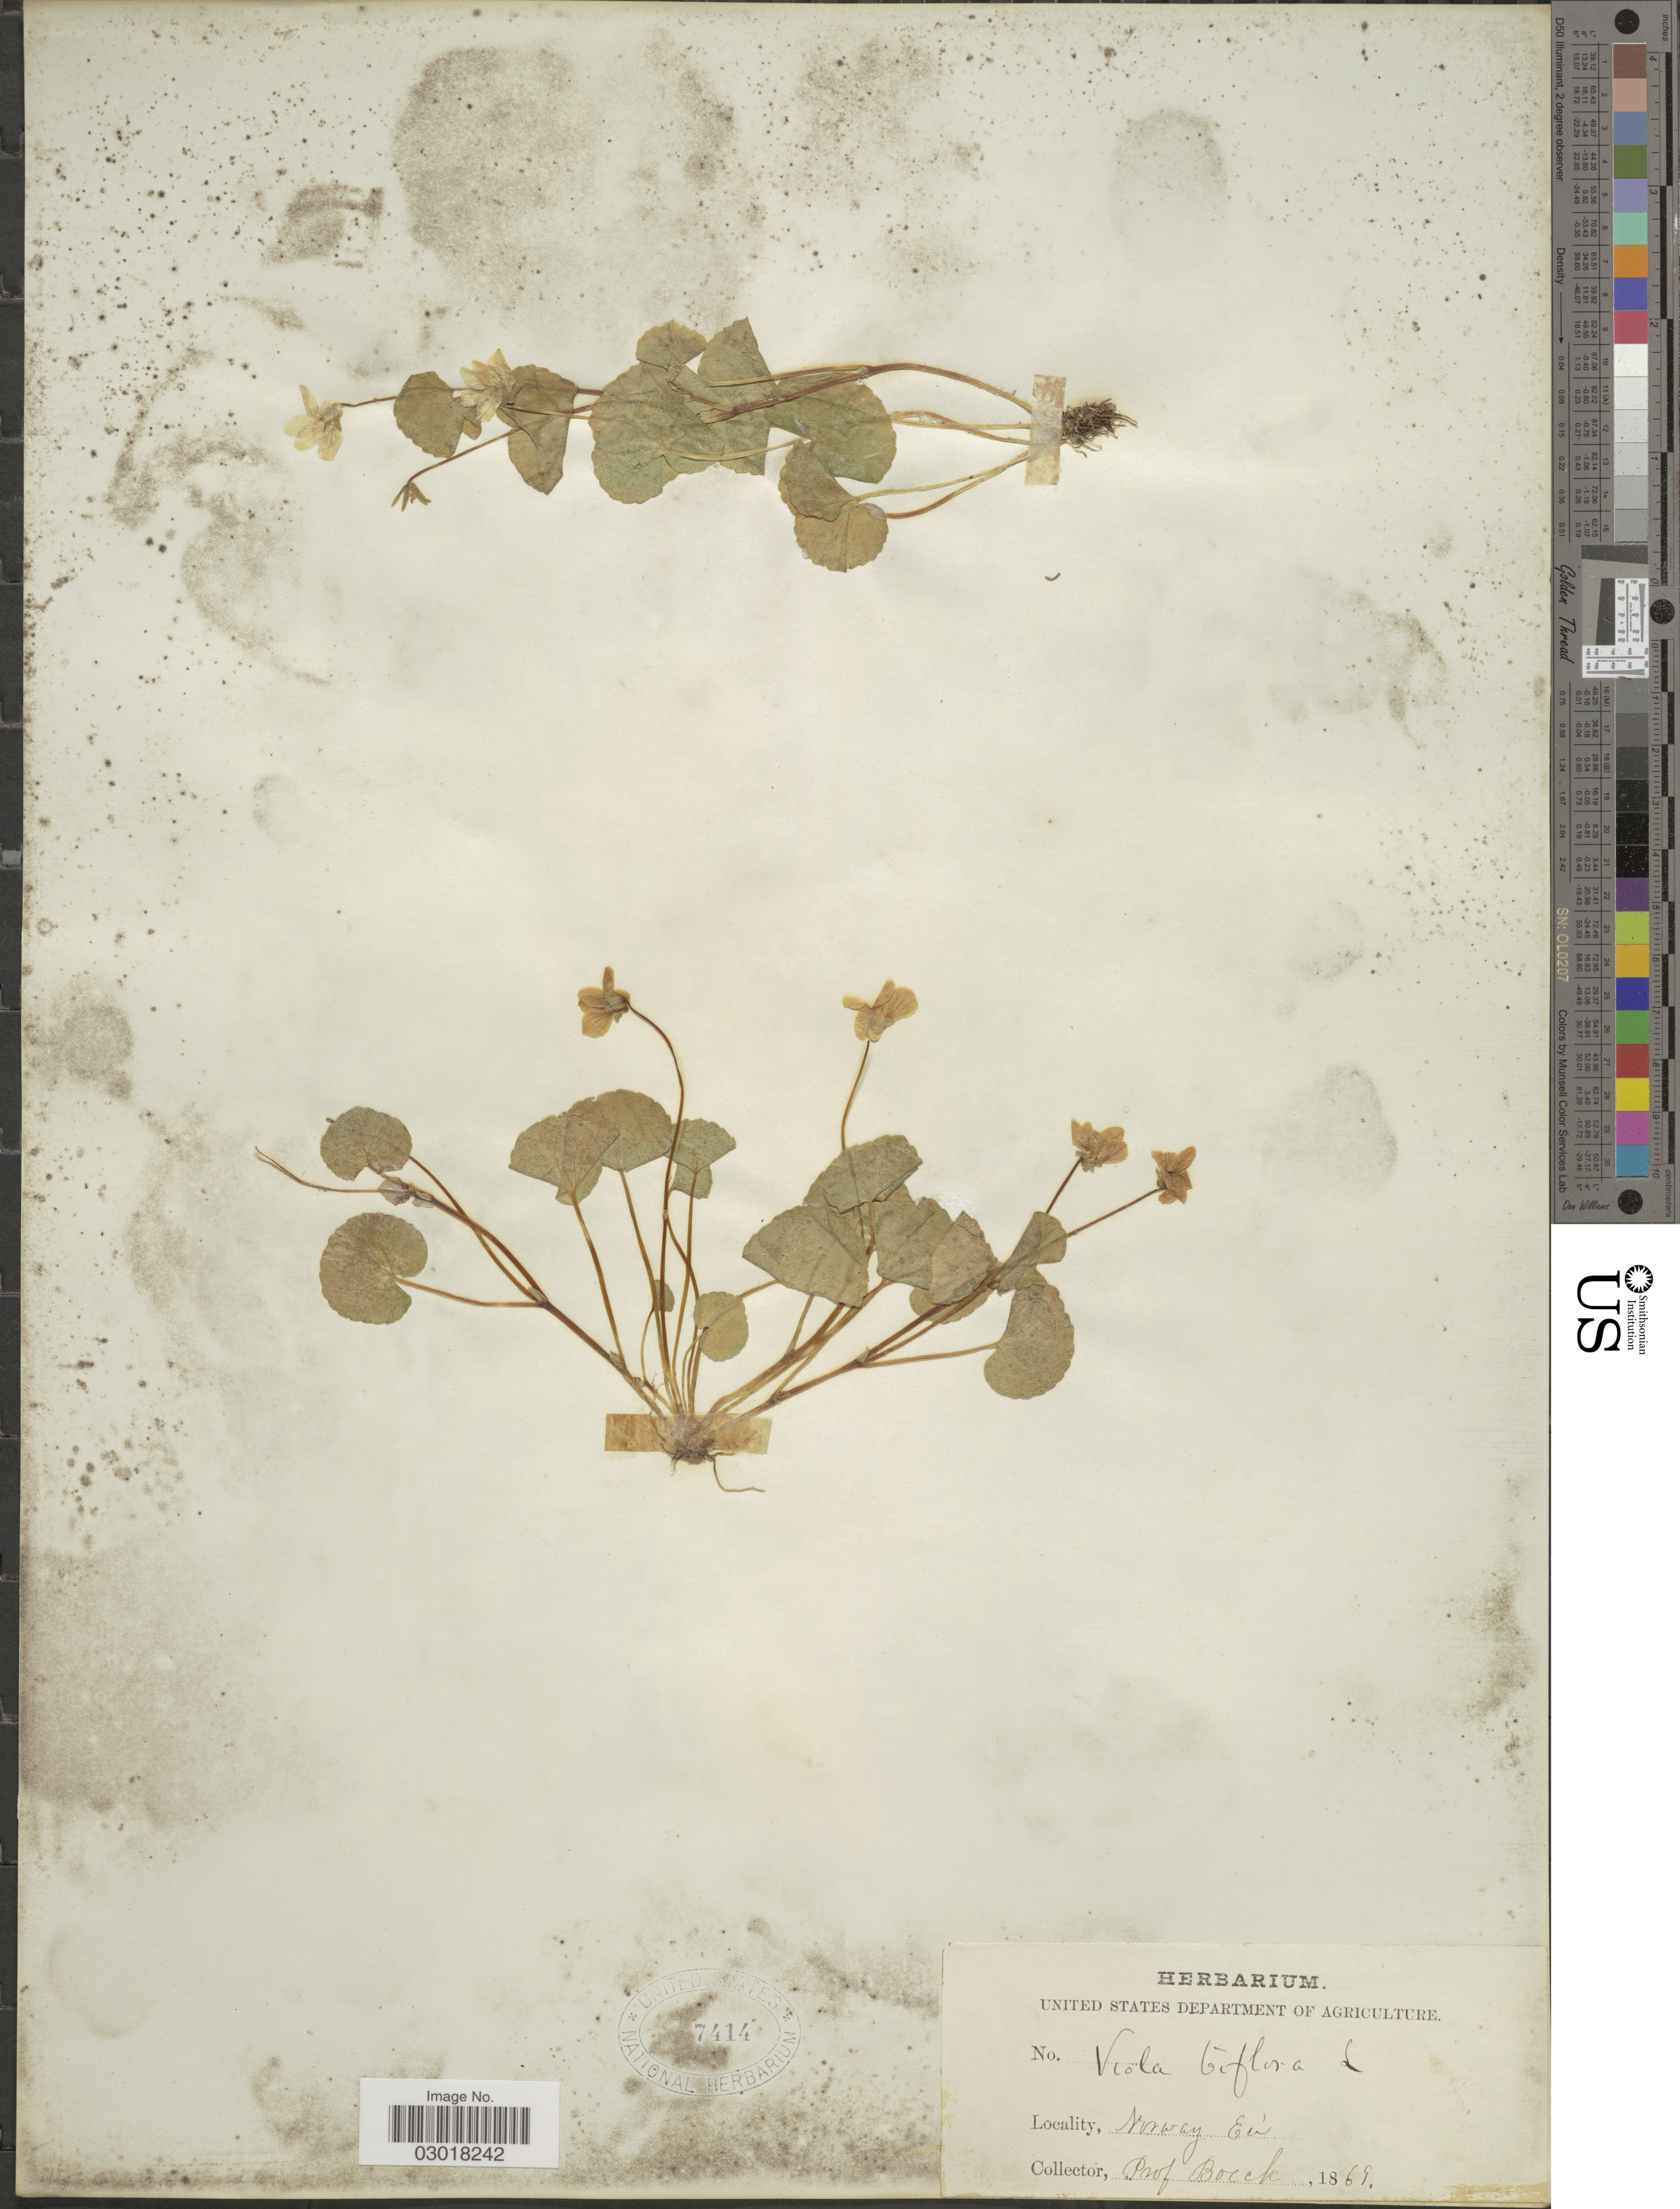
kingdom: Plantae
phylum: Tracheophyta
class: Magnoliopsida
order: Malpighiales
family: Violaceae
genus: Viola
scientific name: Viola biflora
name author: L.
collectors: Boeck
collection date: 1869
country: Norway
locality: Eu.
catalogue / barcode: US 7414